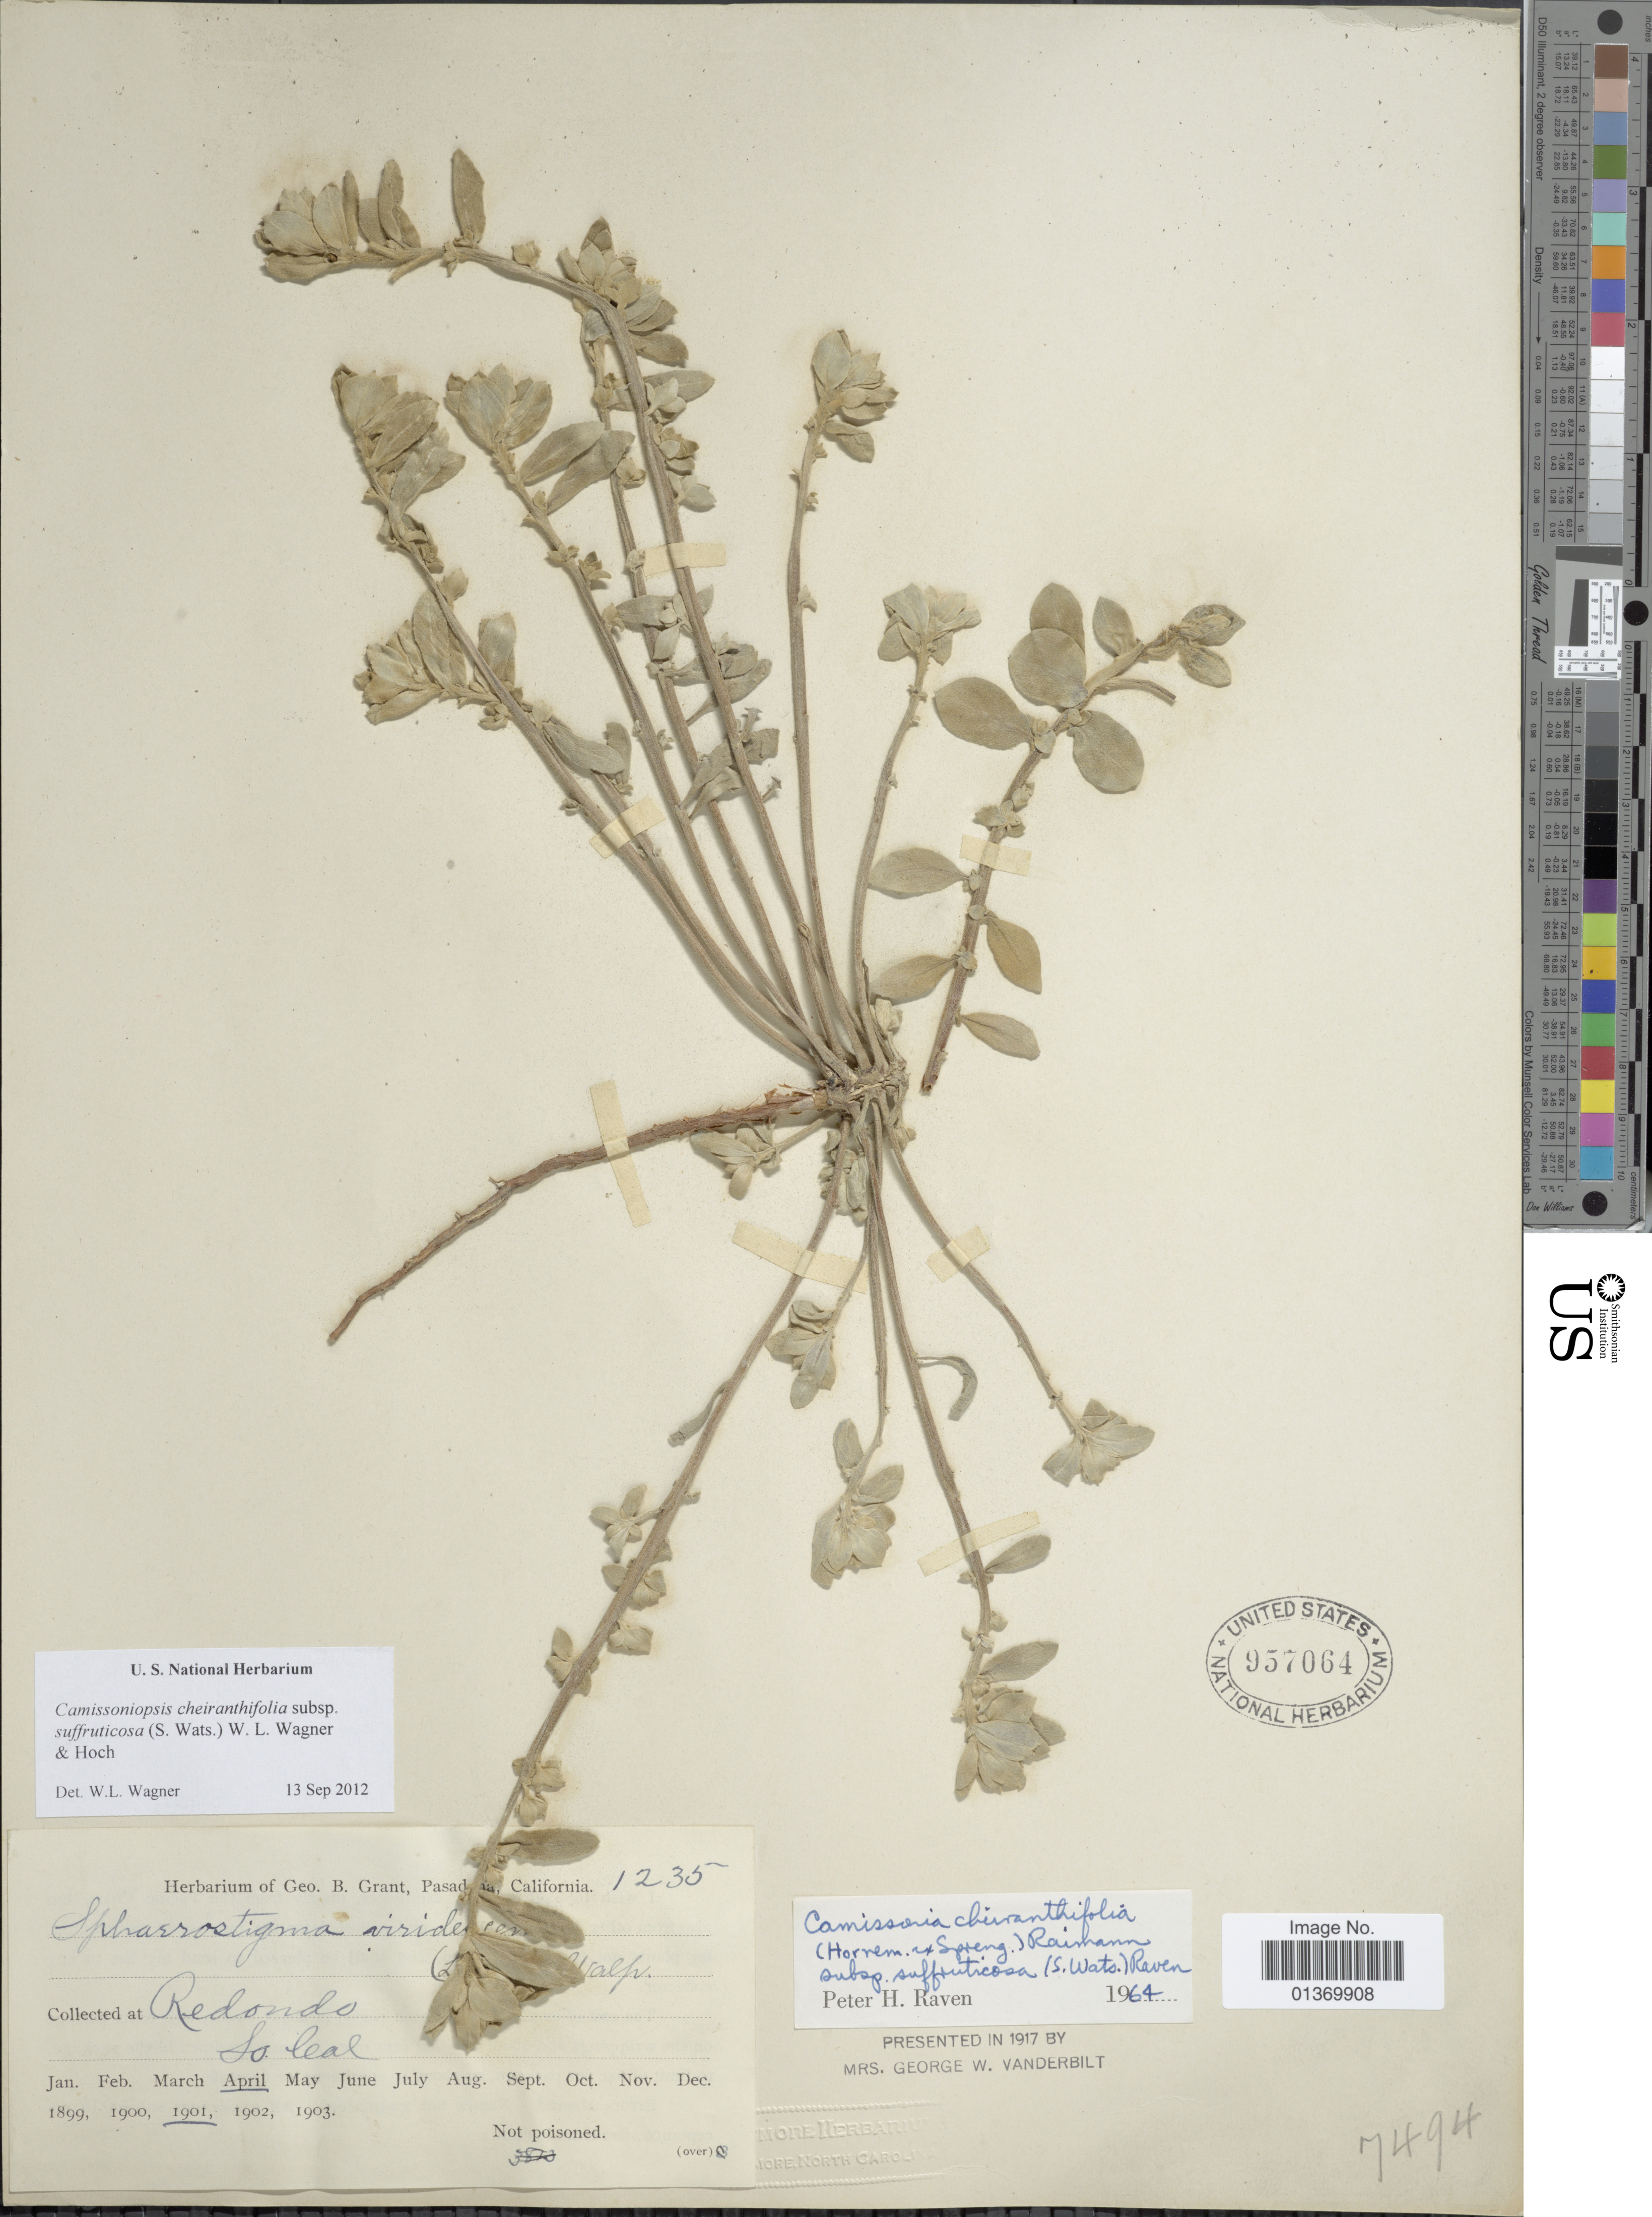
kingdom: Plantae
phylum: Tracheophyta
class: Magnoliopsida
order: Myrtales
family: Onagraceae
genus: Camissoniopsis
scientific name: Camissoniopsis cheiranthifolia subsp. suffruticosa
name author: (S. Watson) W.L. Wagner & Hoch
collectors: ex herb. Geo. B. Grant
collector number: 1235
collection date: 1901-04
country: United States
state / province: California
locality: Redondo, Soleal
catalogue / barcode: US 957064